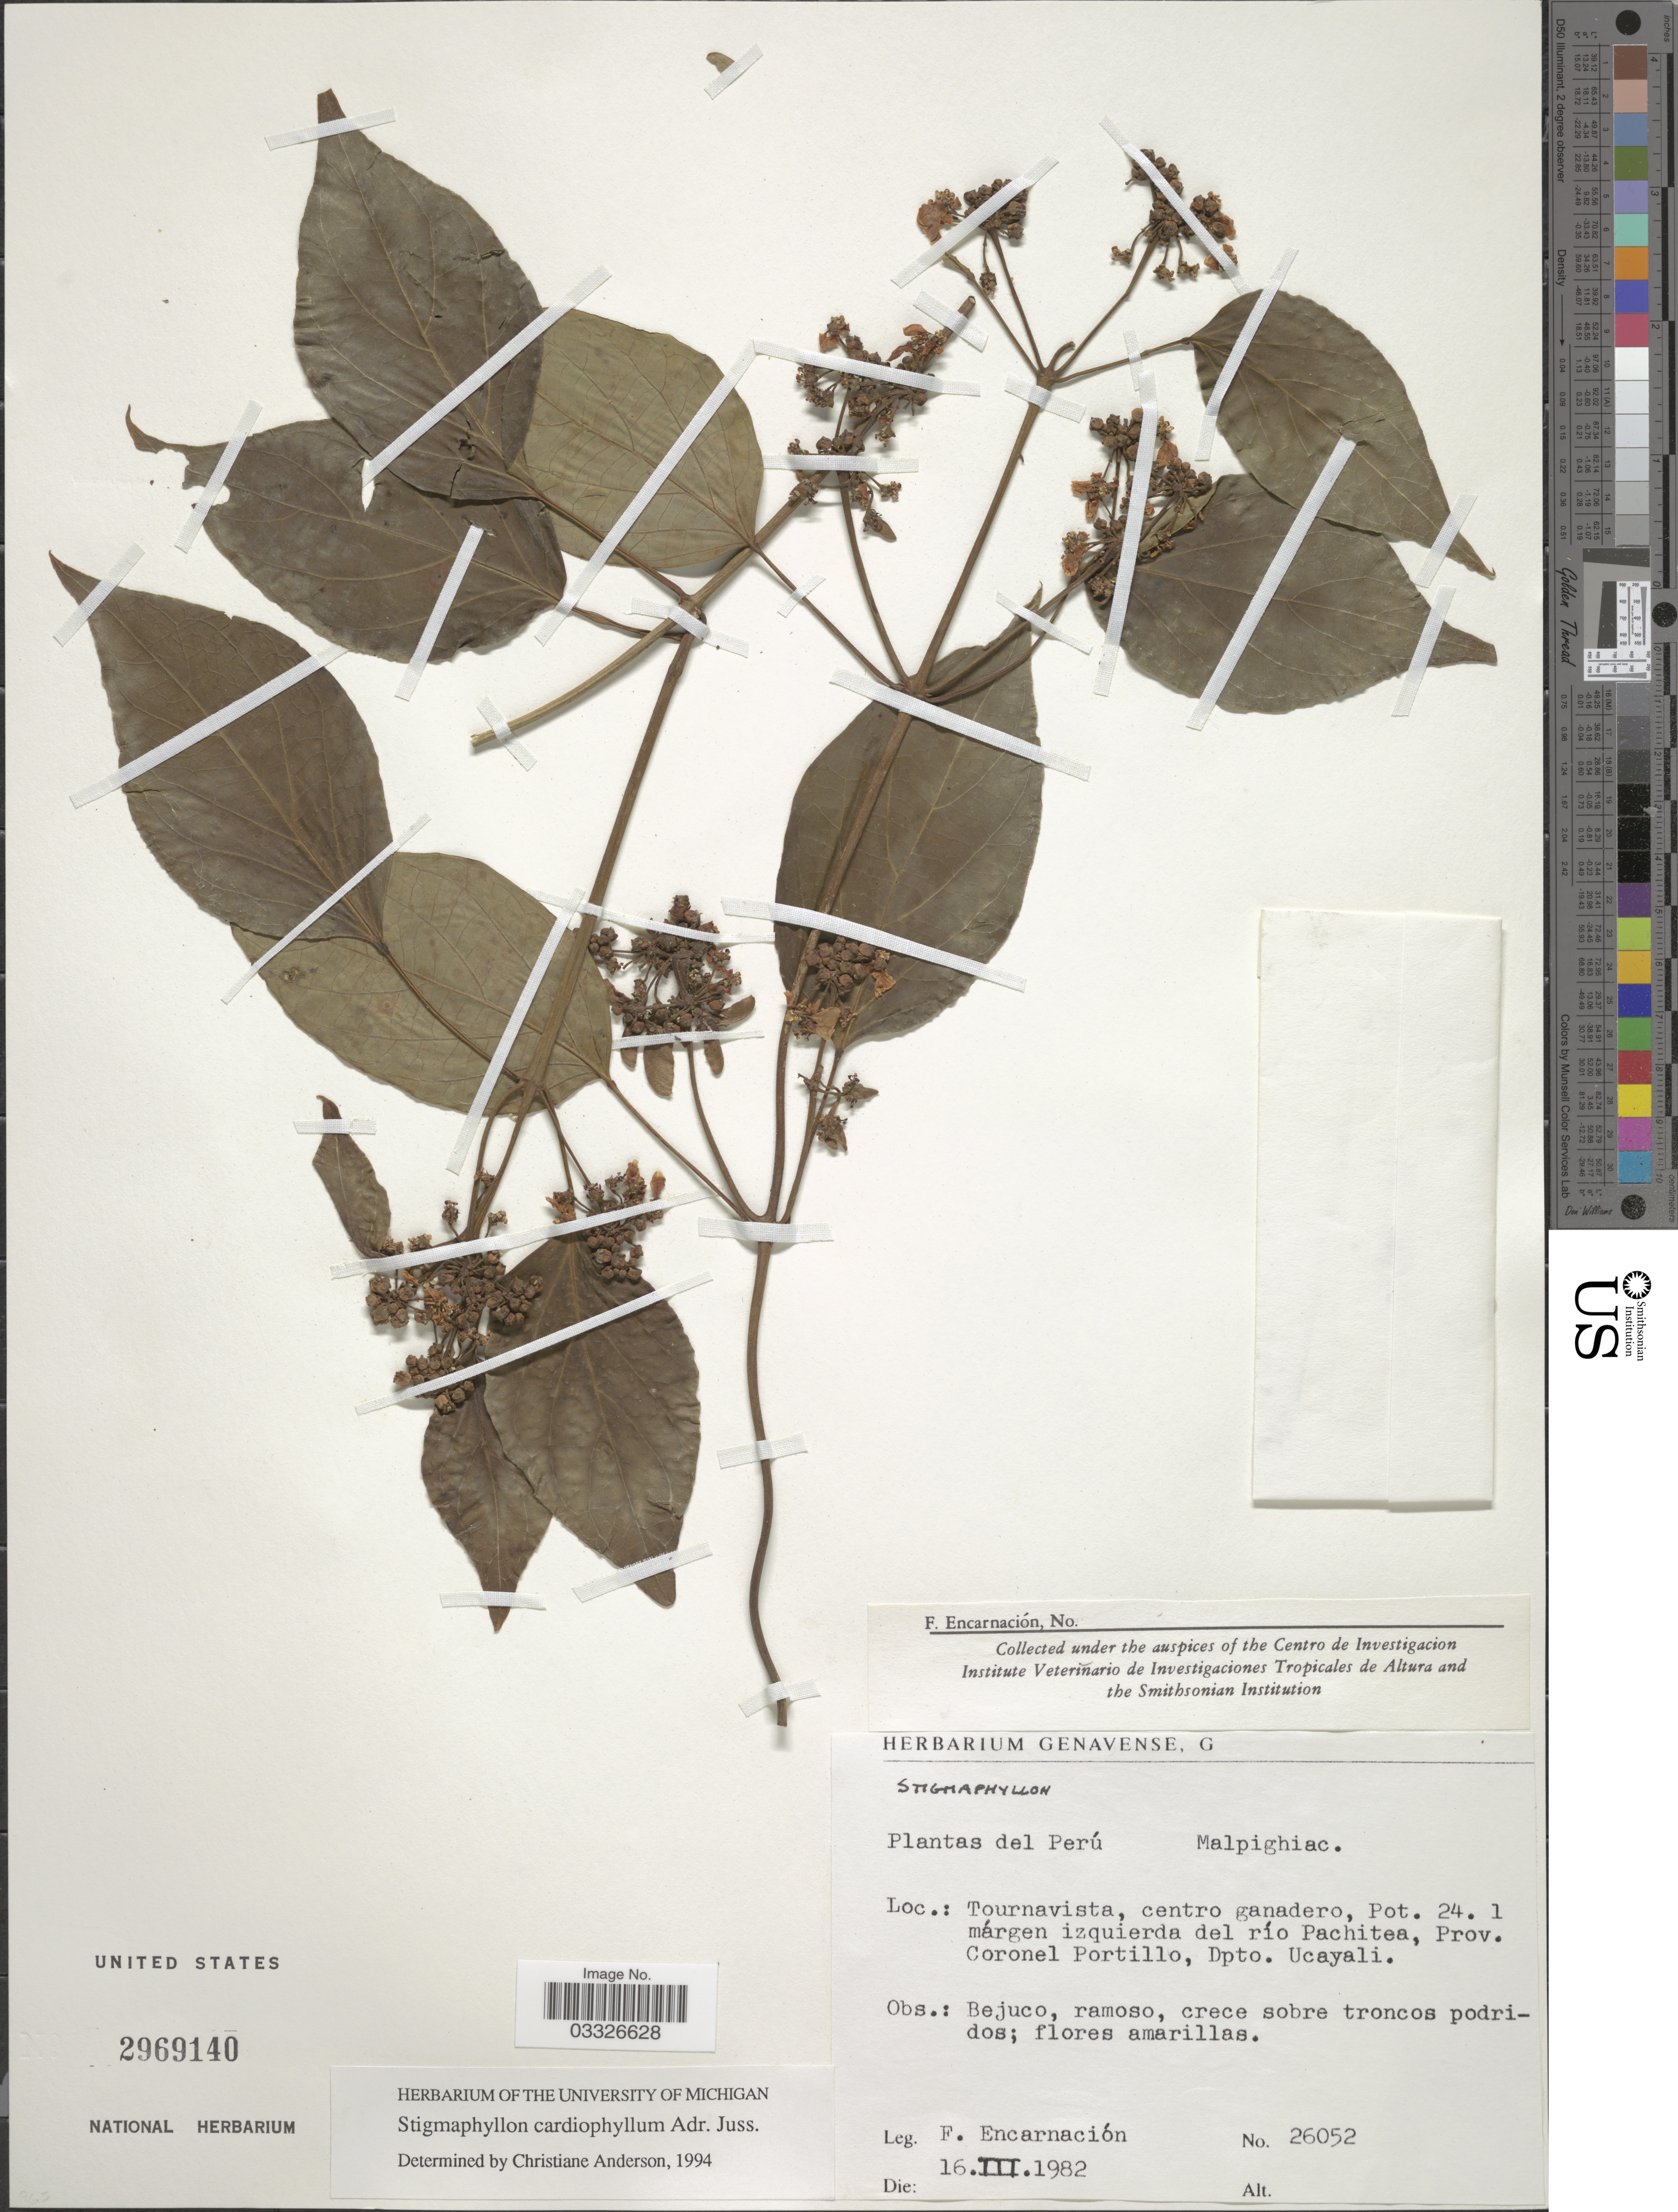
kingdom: Plantae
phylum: Tracheophyta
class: Magnoliopsida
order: Malpighiales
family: Malpighiaceae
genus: Stigmaphyllon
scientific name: Stigmaphyllon cardiophyllum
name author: A. Juss.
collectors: F. Encarnación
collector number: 26052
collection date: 1982-03-16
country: Peru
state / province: Ucayali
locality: Tournavista, centro ganadero, Pot. 24.1 márgen izquierda del río Pachitea, Prov. Coronel Portillo, Dpto. Ucayali.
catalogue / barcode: US 2969140